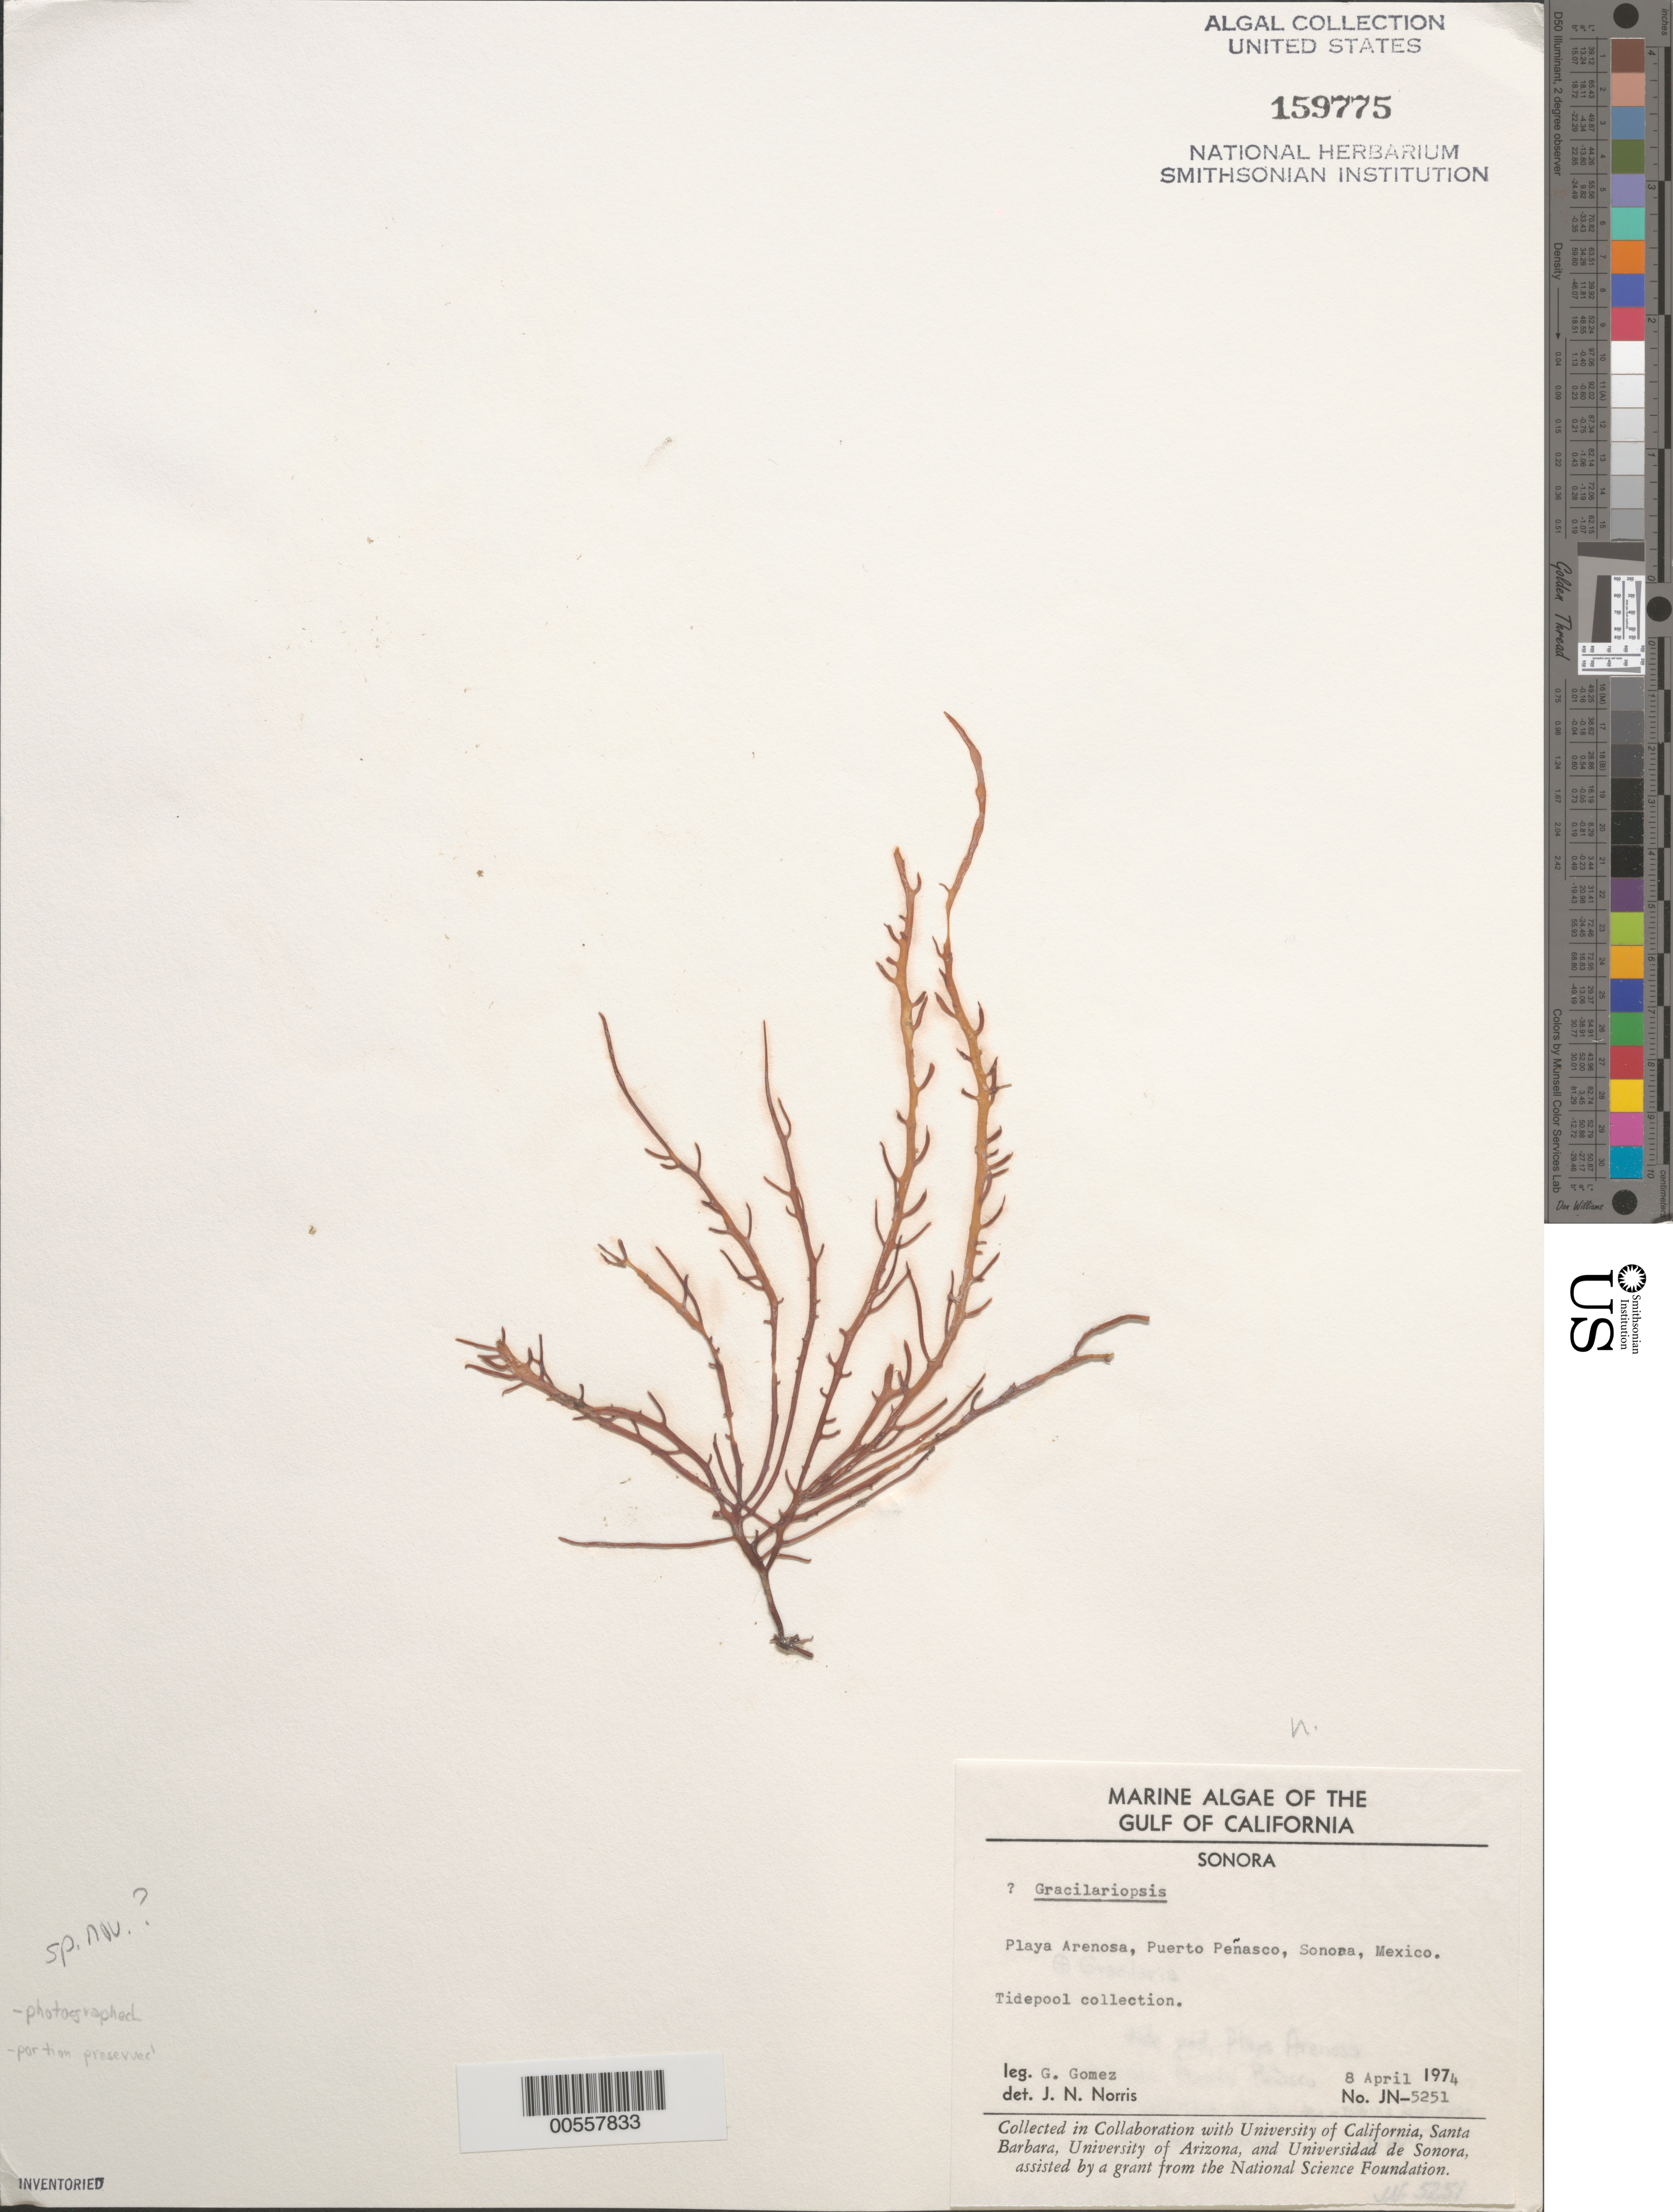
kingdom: Plantae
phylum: Rhodophyta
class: Florideophyceae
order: Gracilariales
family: Gracilariaceae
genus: Gracilariopsis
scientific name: Gracilariopsis sp.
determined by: Norris, James N.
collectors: G. Gomez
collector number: Jn-5251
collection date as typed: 08 Apr 1974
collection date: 1974-04-08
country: Mexico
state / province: Sonora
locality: Playa arenosa, puerto penasco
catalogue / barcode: US 159775